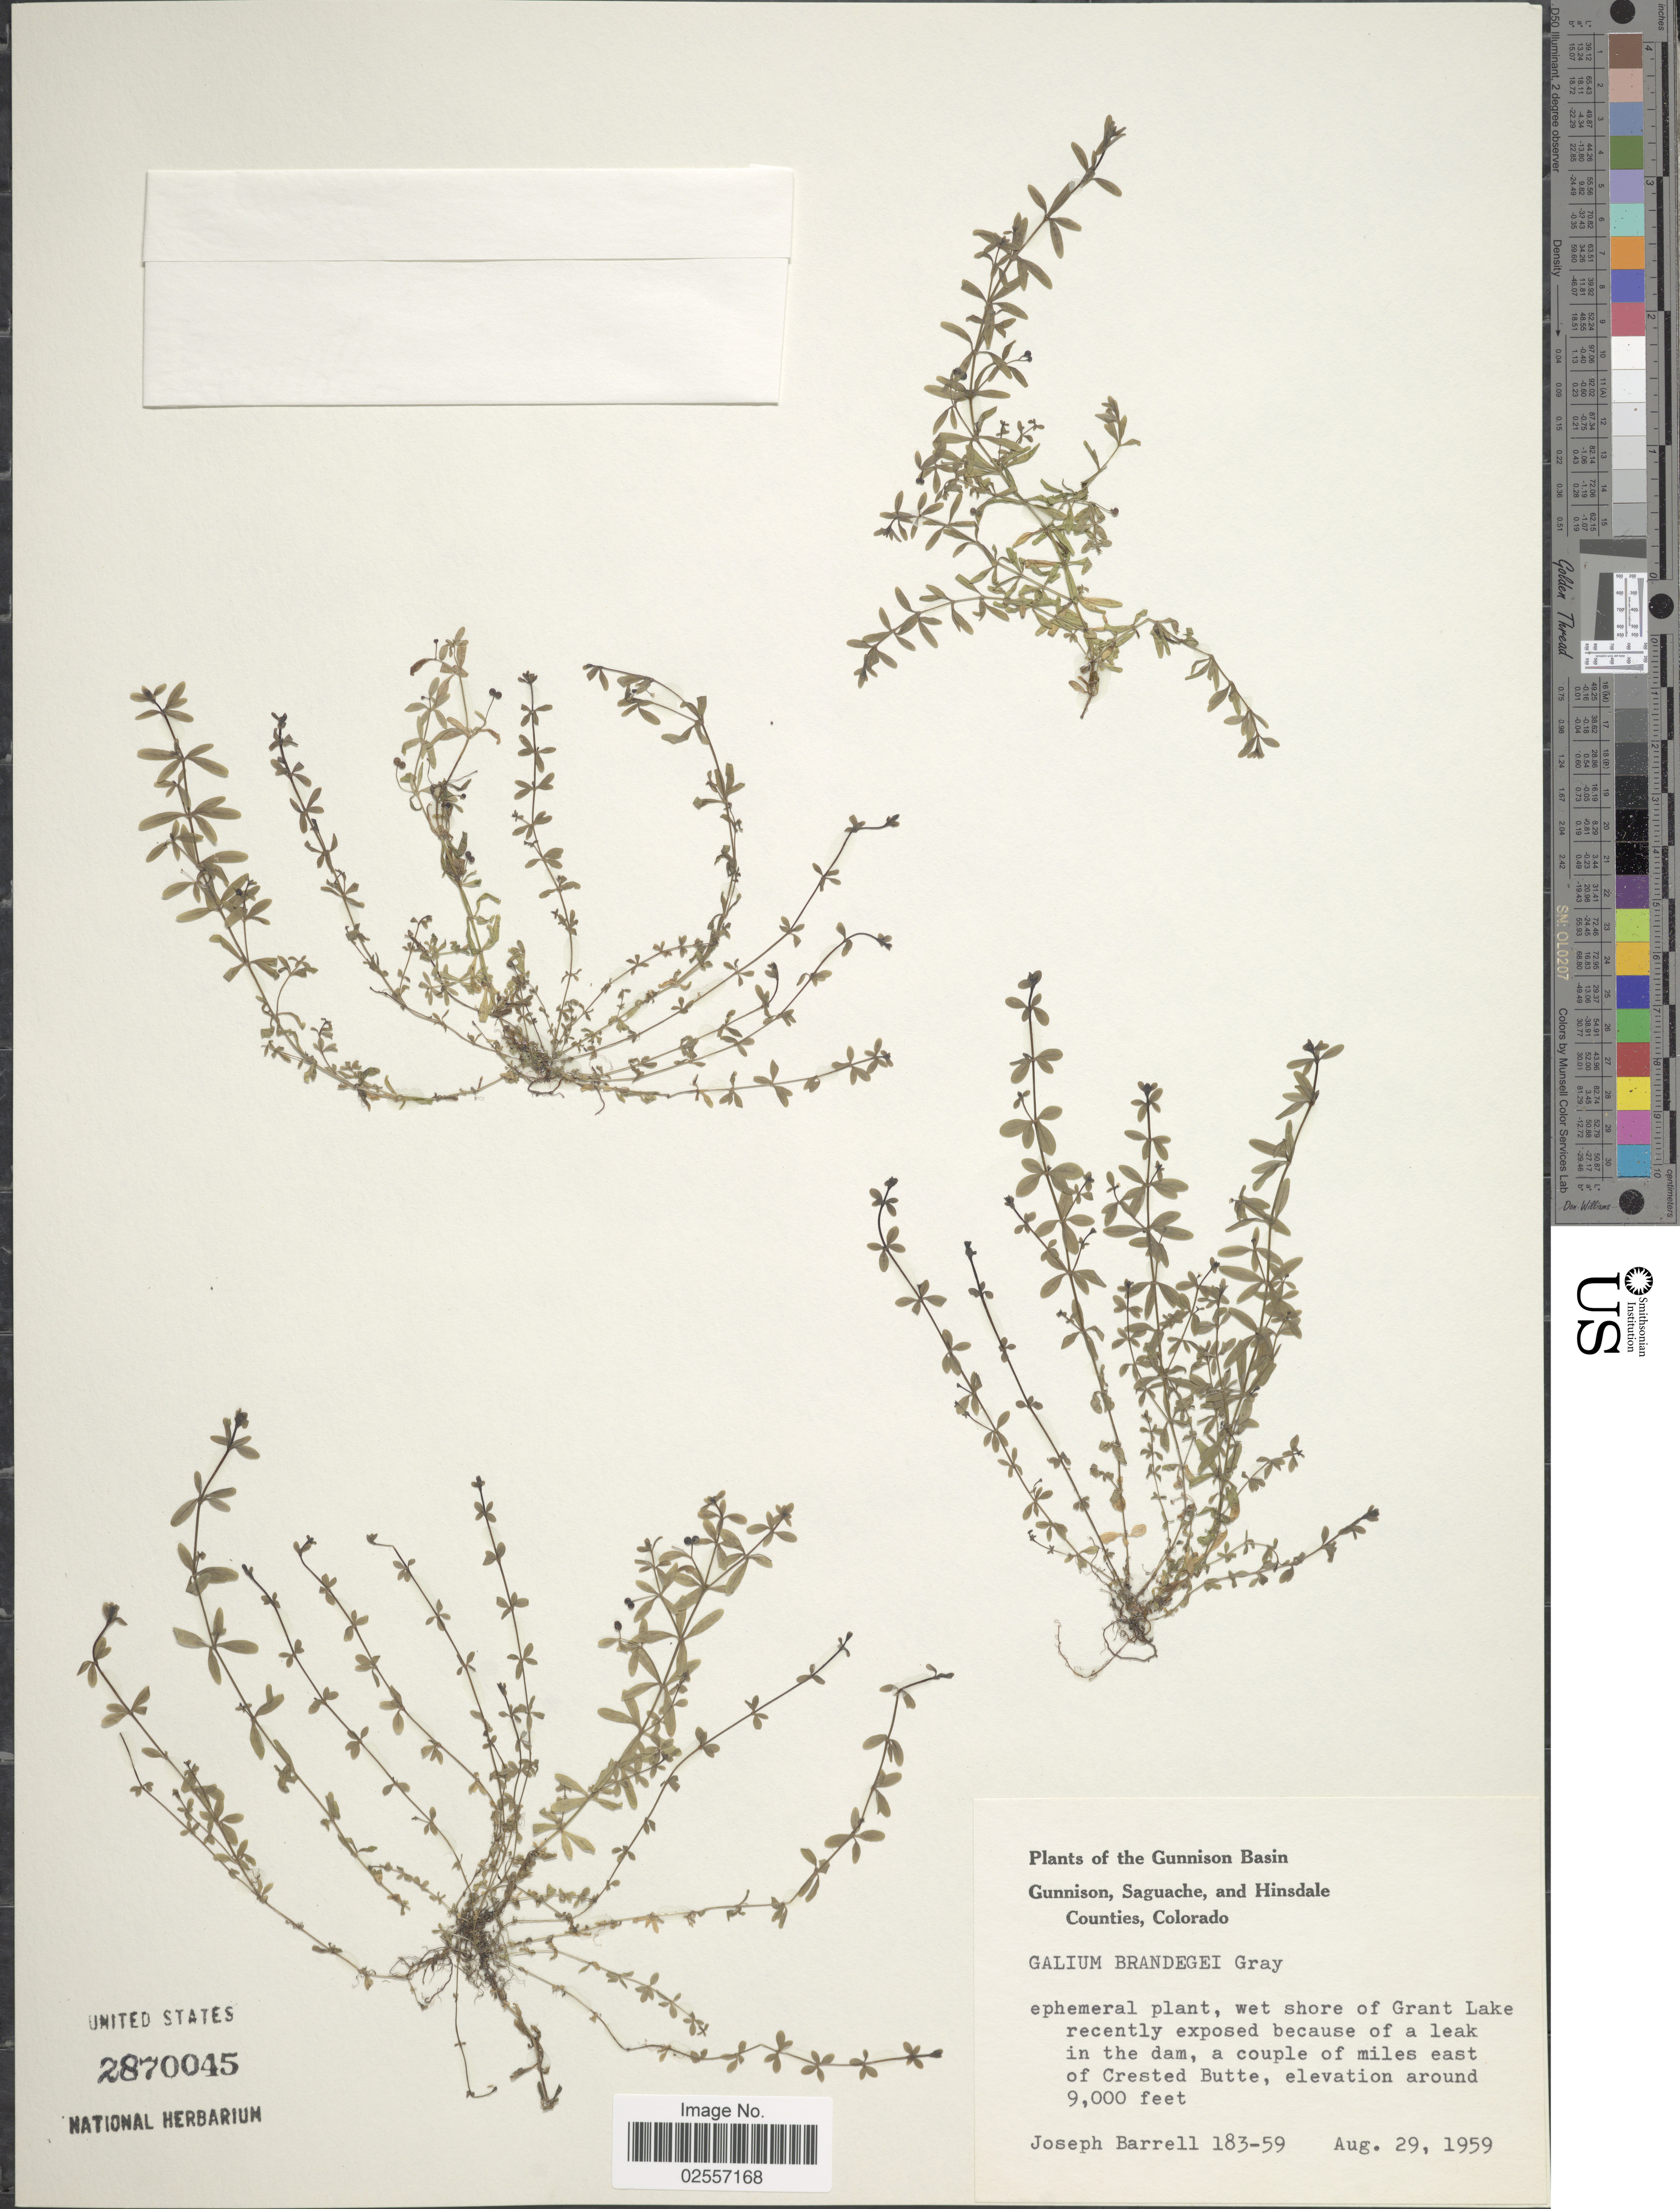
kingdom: Plantae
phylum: Tracheophyta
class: Magnoliopsida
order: Gentianales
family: Rubiaceae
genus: Galium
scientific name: Galium brandegeei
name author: A. Gray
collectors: J. Barrell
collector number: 183-59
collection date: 1959-08-29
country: United States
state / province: Colorado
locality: Gunnison Basin. Gunnison, Saguache, and Hinsdale Counties. Wet shore of Grant Lake recently exposed because of a leak in the dam, a couple of miles east of Crested Butte.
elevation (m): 2743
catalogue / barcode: US 2870045